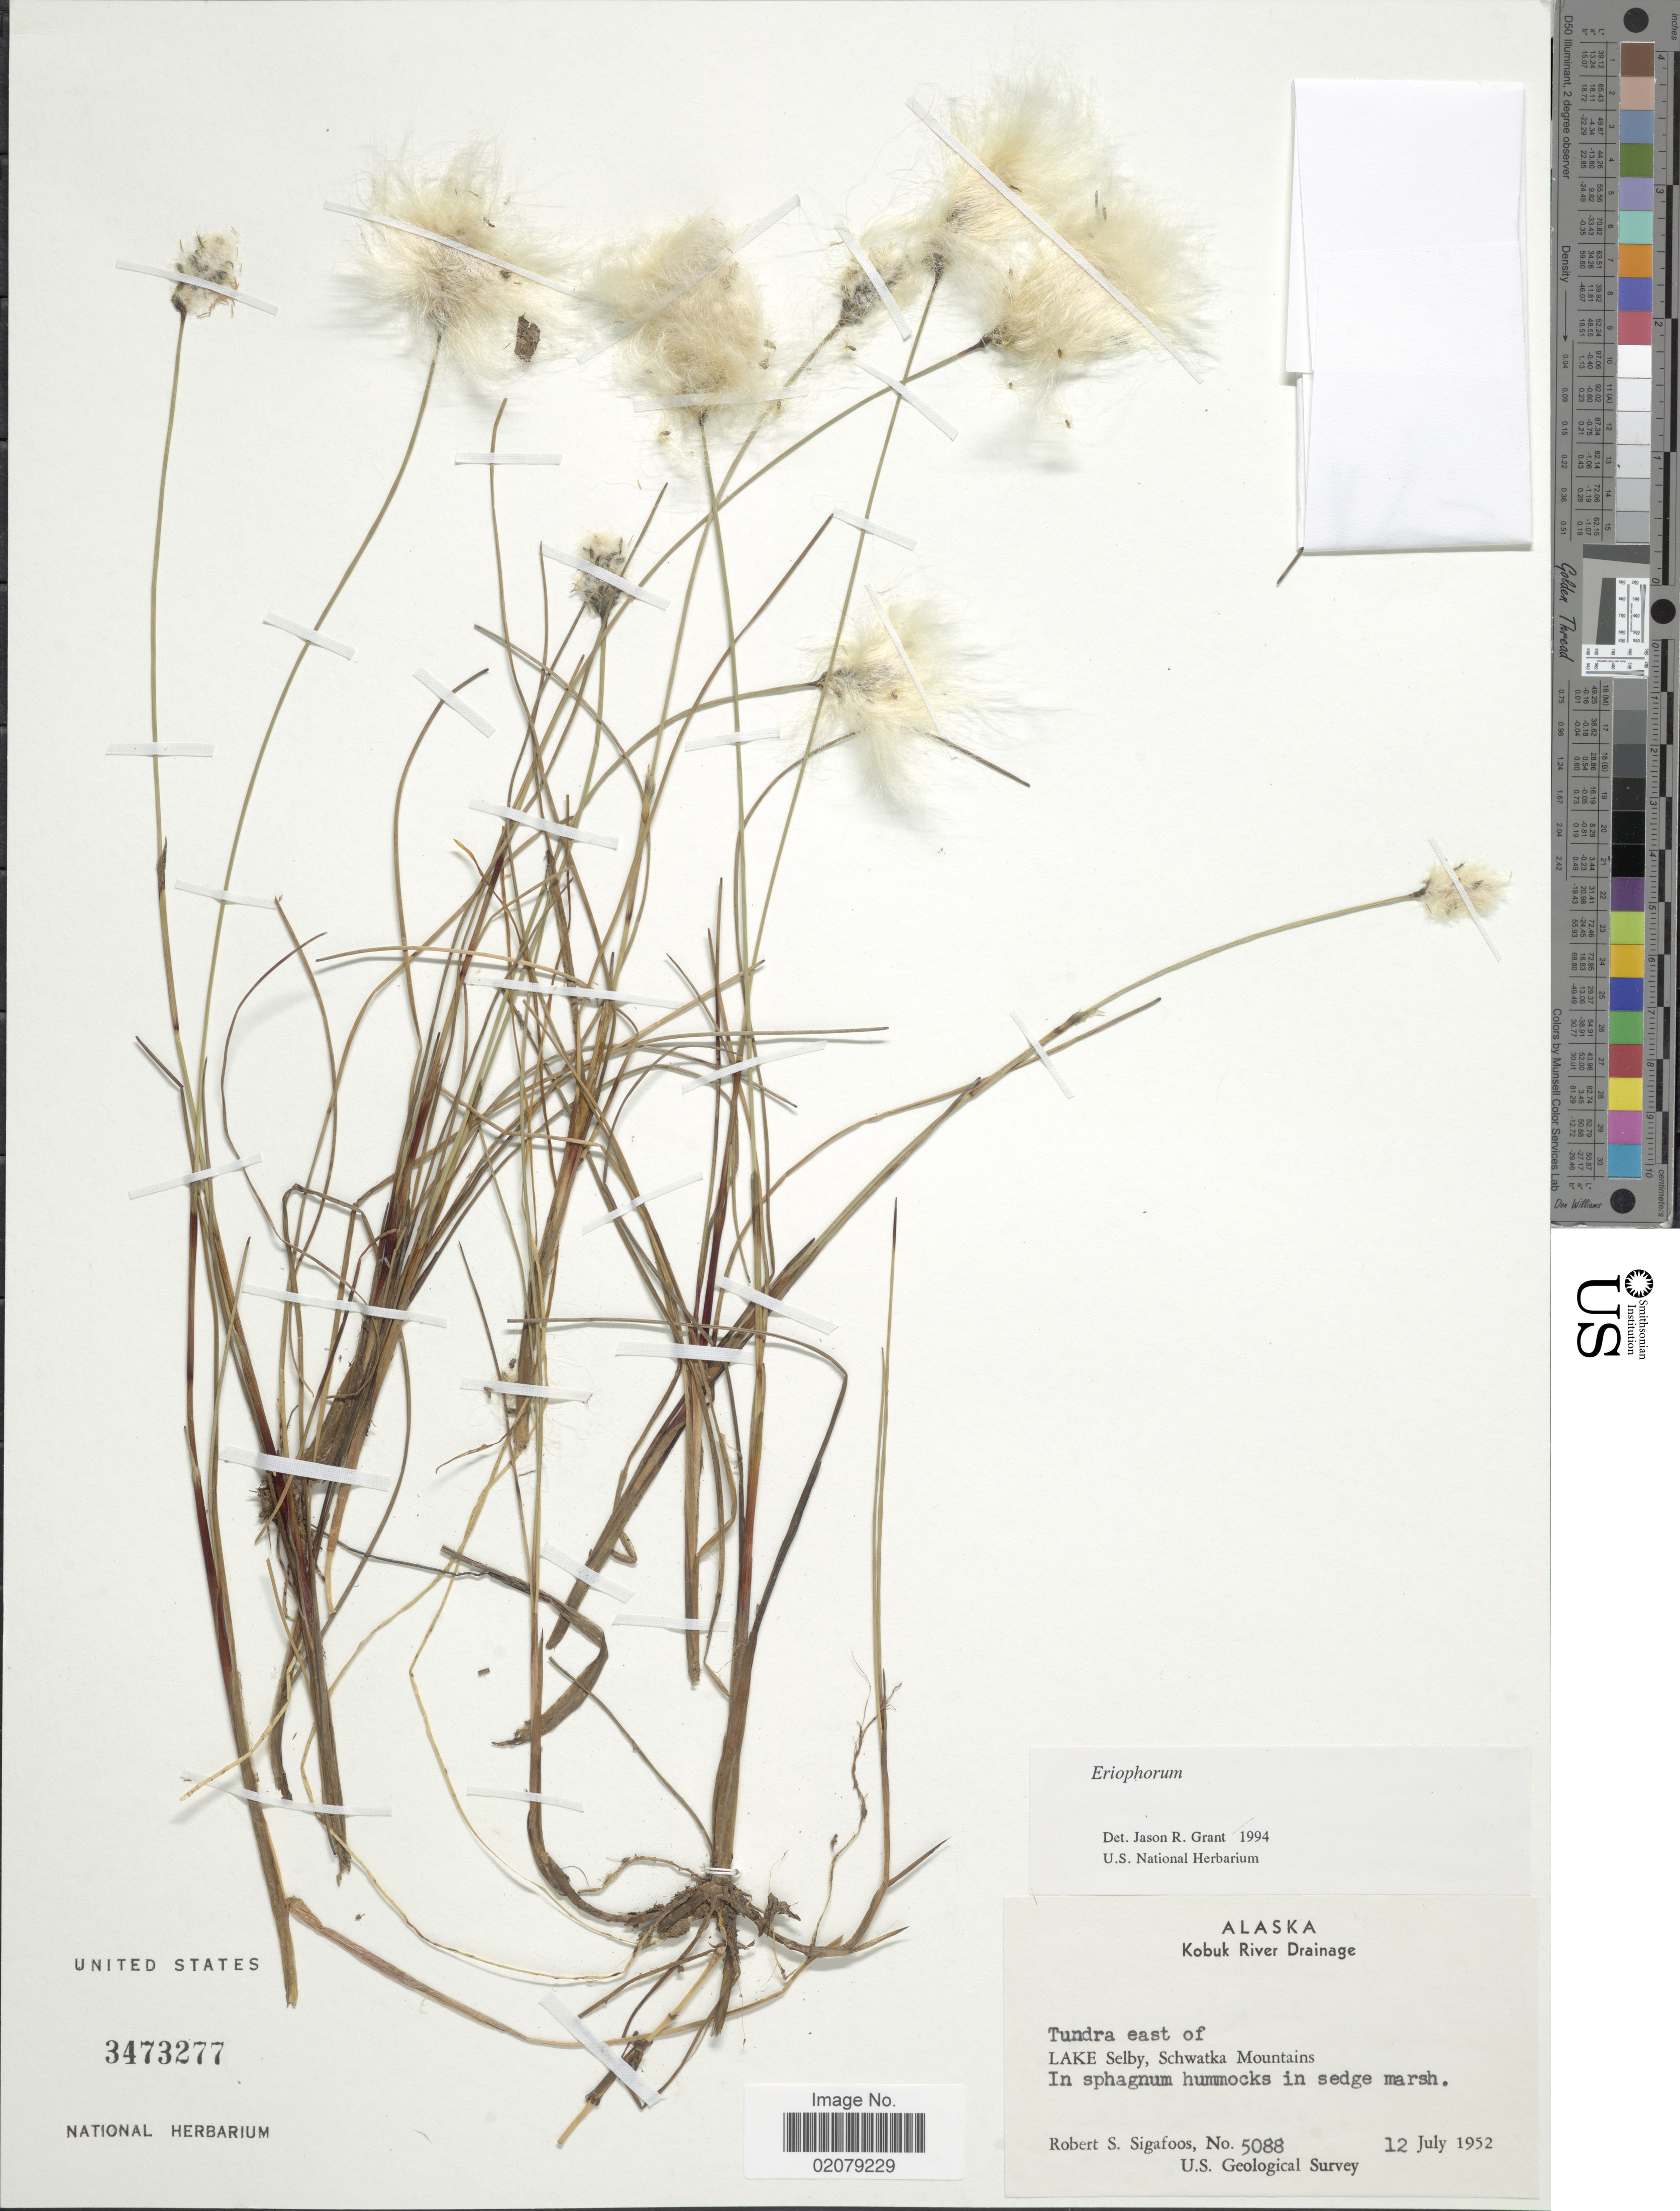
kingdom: Plantae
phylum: Tracheophyta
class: Liliopsida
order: Poales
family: Cyperaceae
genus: Eriophorum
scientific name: Eriophorum sp.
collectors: R. Sigafoos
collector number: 5088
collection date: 1952-07-12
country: United States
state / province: Alaska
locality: Kobuk River Draiange, Tundra east of Lake Shelby, Schwatka Mountains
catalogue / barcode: US 3473277